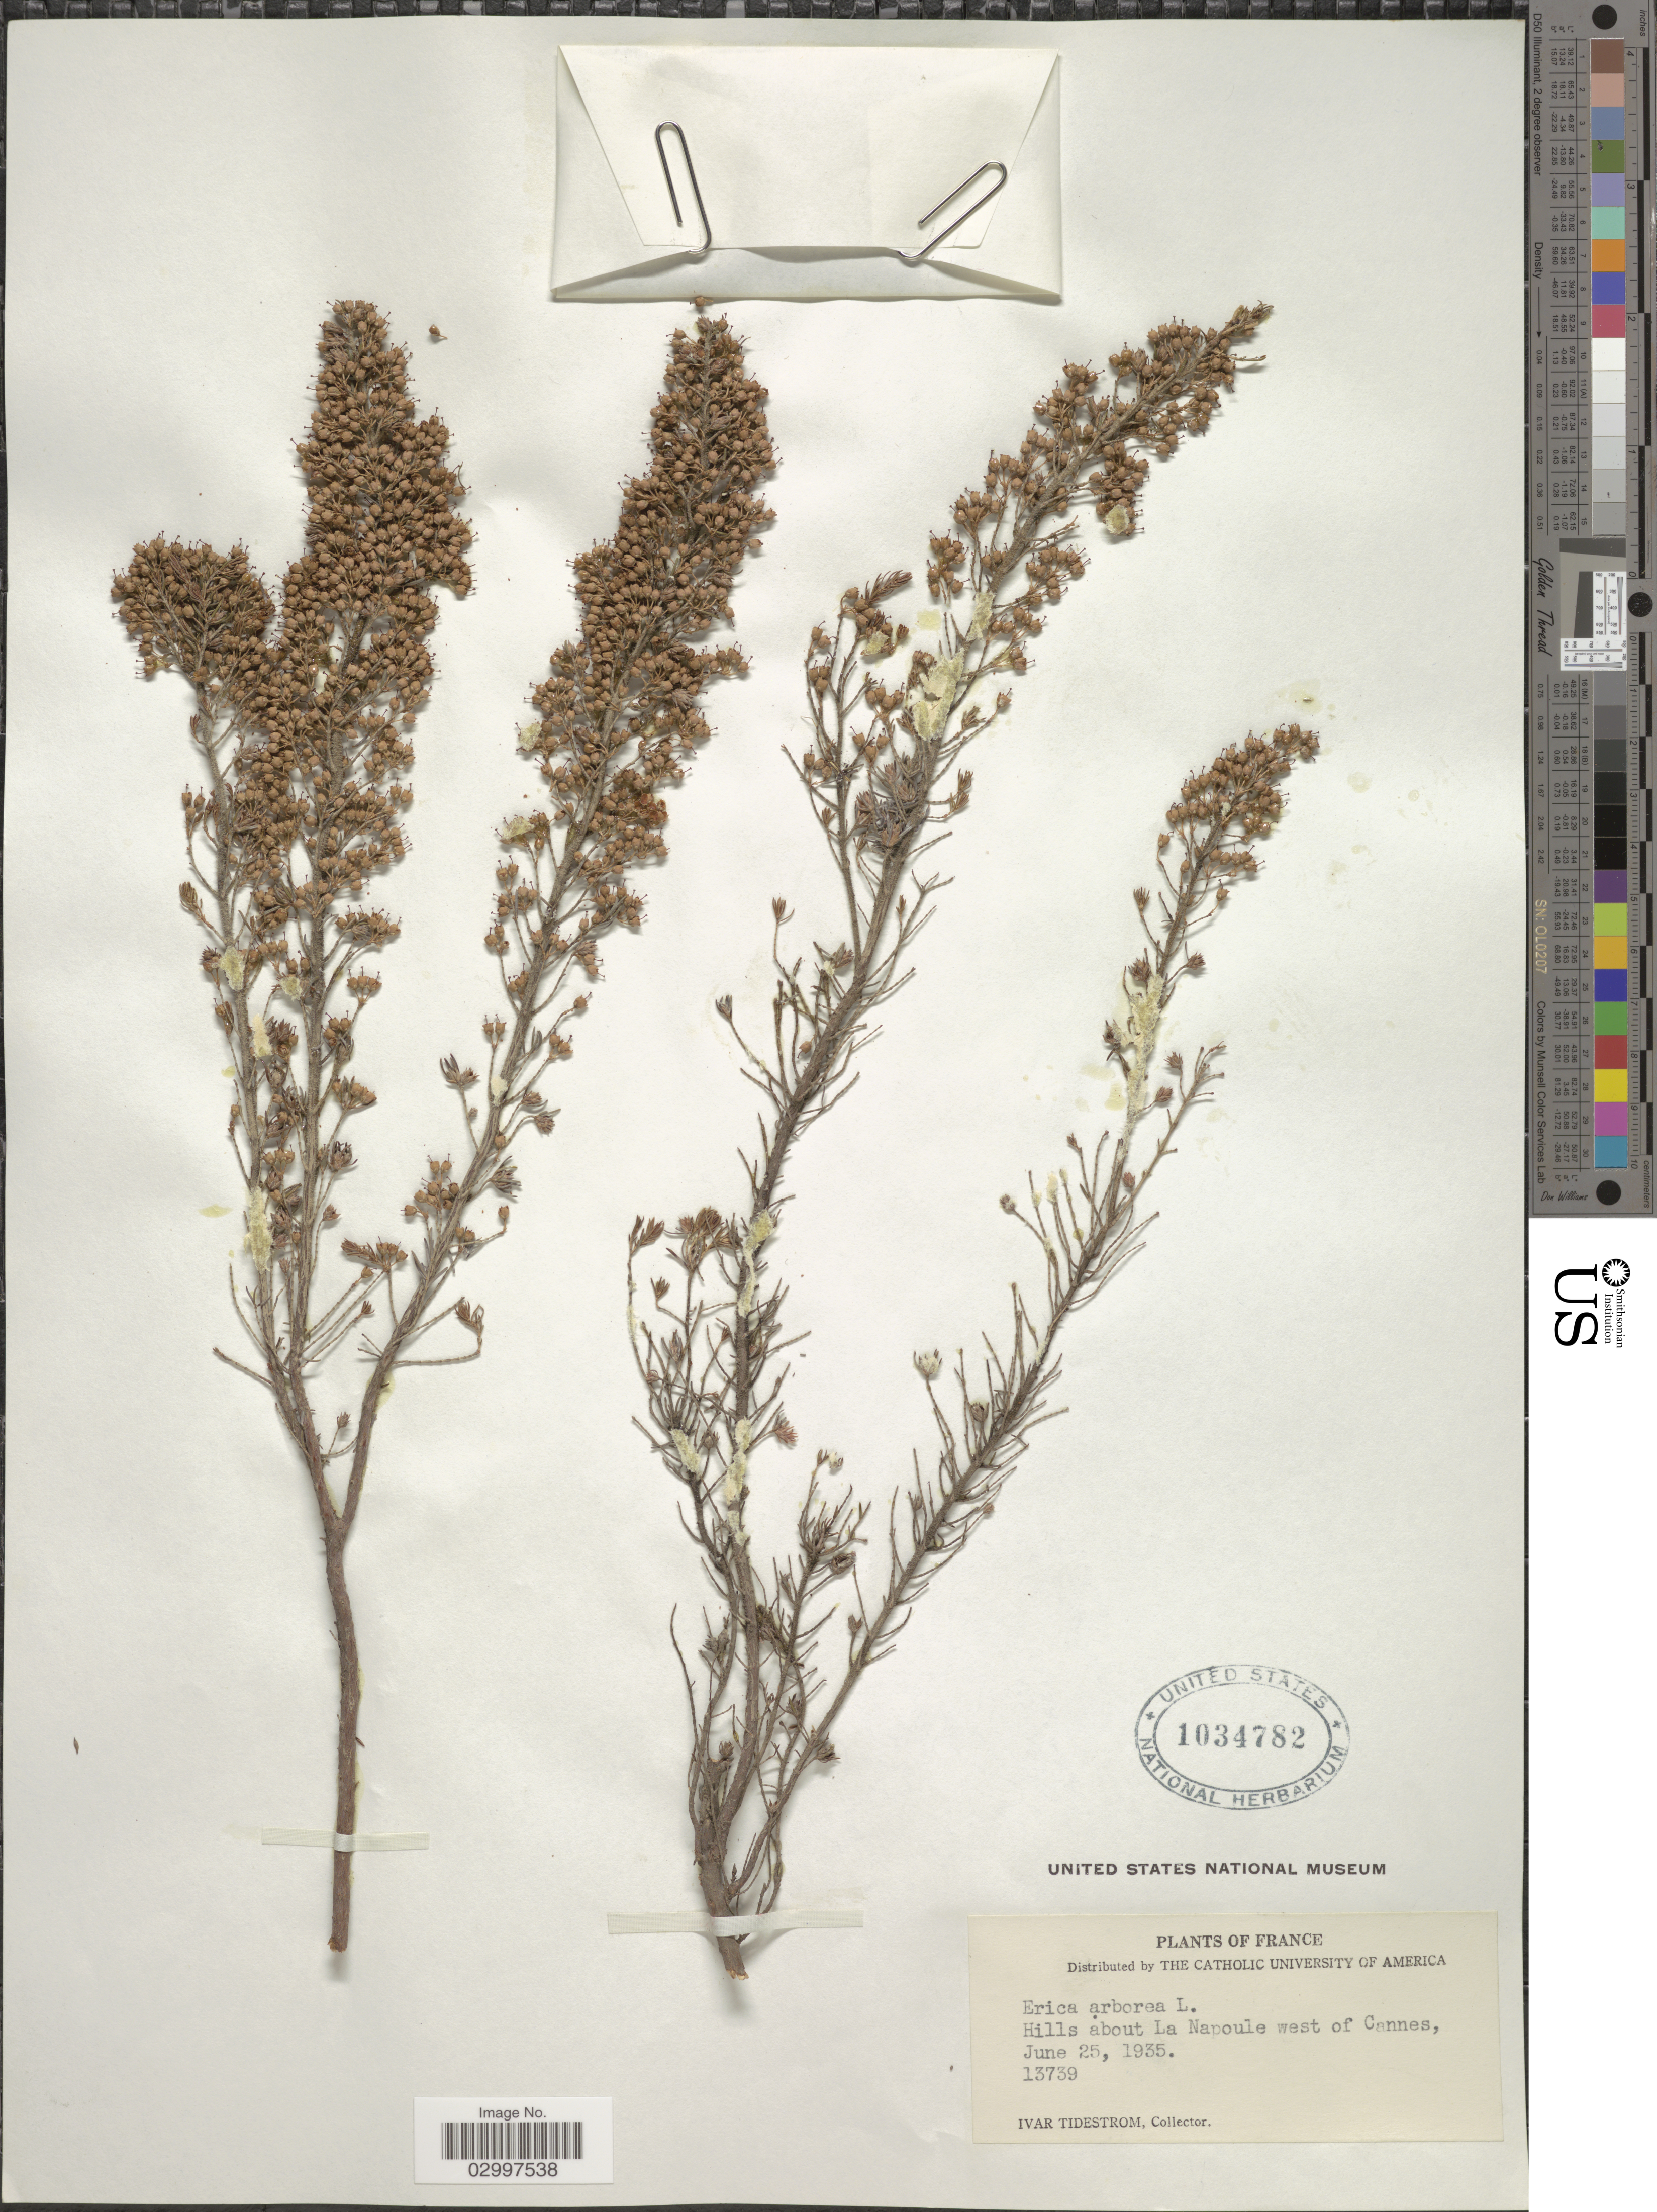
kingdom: Plantae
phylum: Tracheophyta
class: Magnoliopsida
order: Ericales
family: Ericaceae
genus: Erica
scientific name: Erica arborea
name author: L.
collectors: I. F. Tidestrom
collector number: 13739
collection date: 1935-06-25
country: France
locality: Hills about La Napoule west of Cannes.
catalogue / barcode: US 1034782